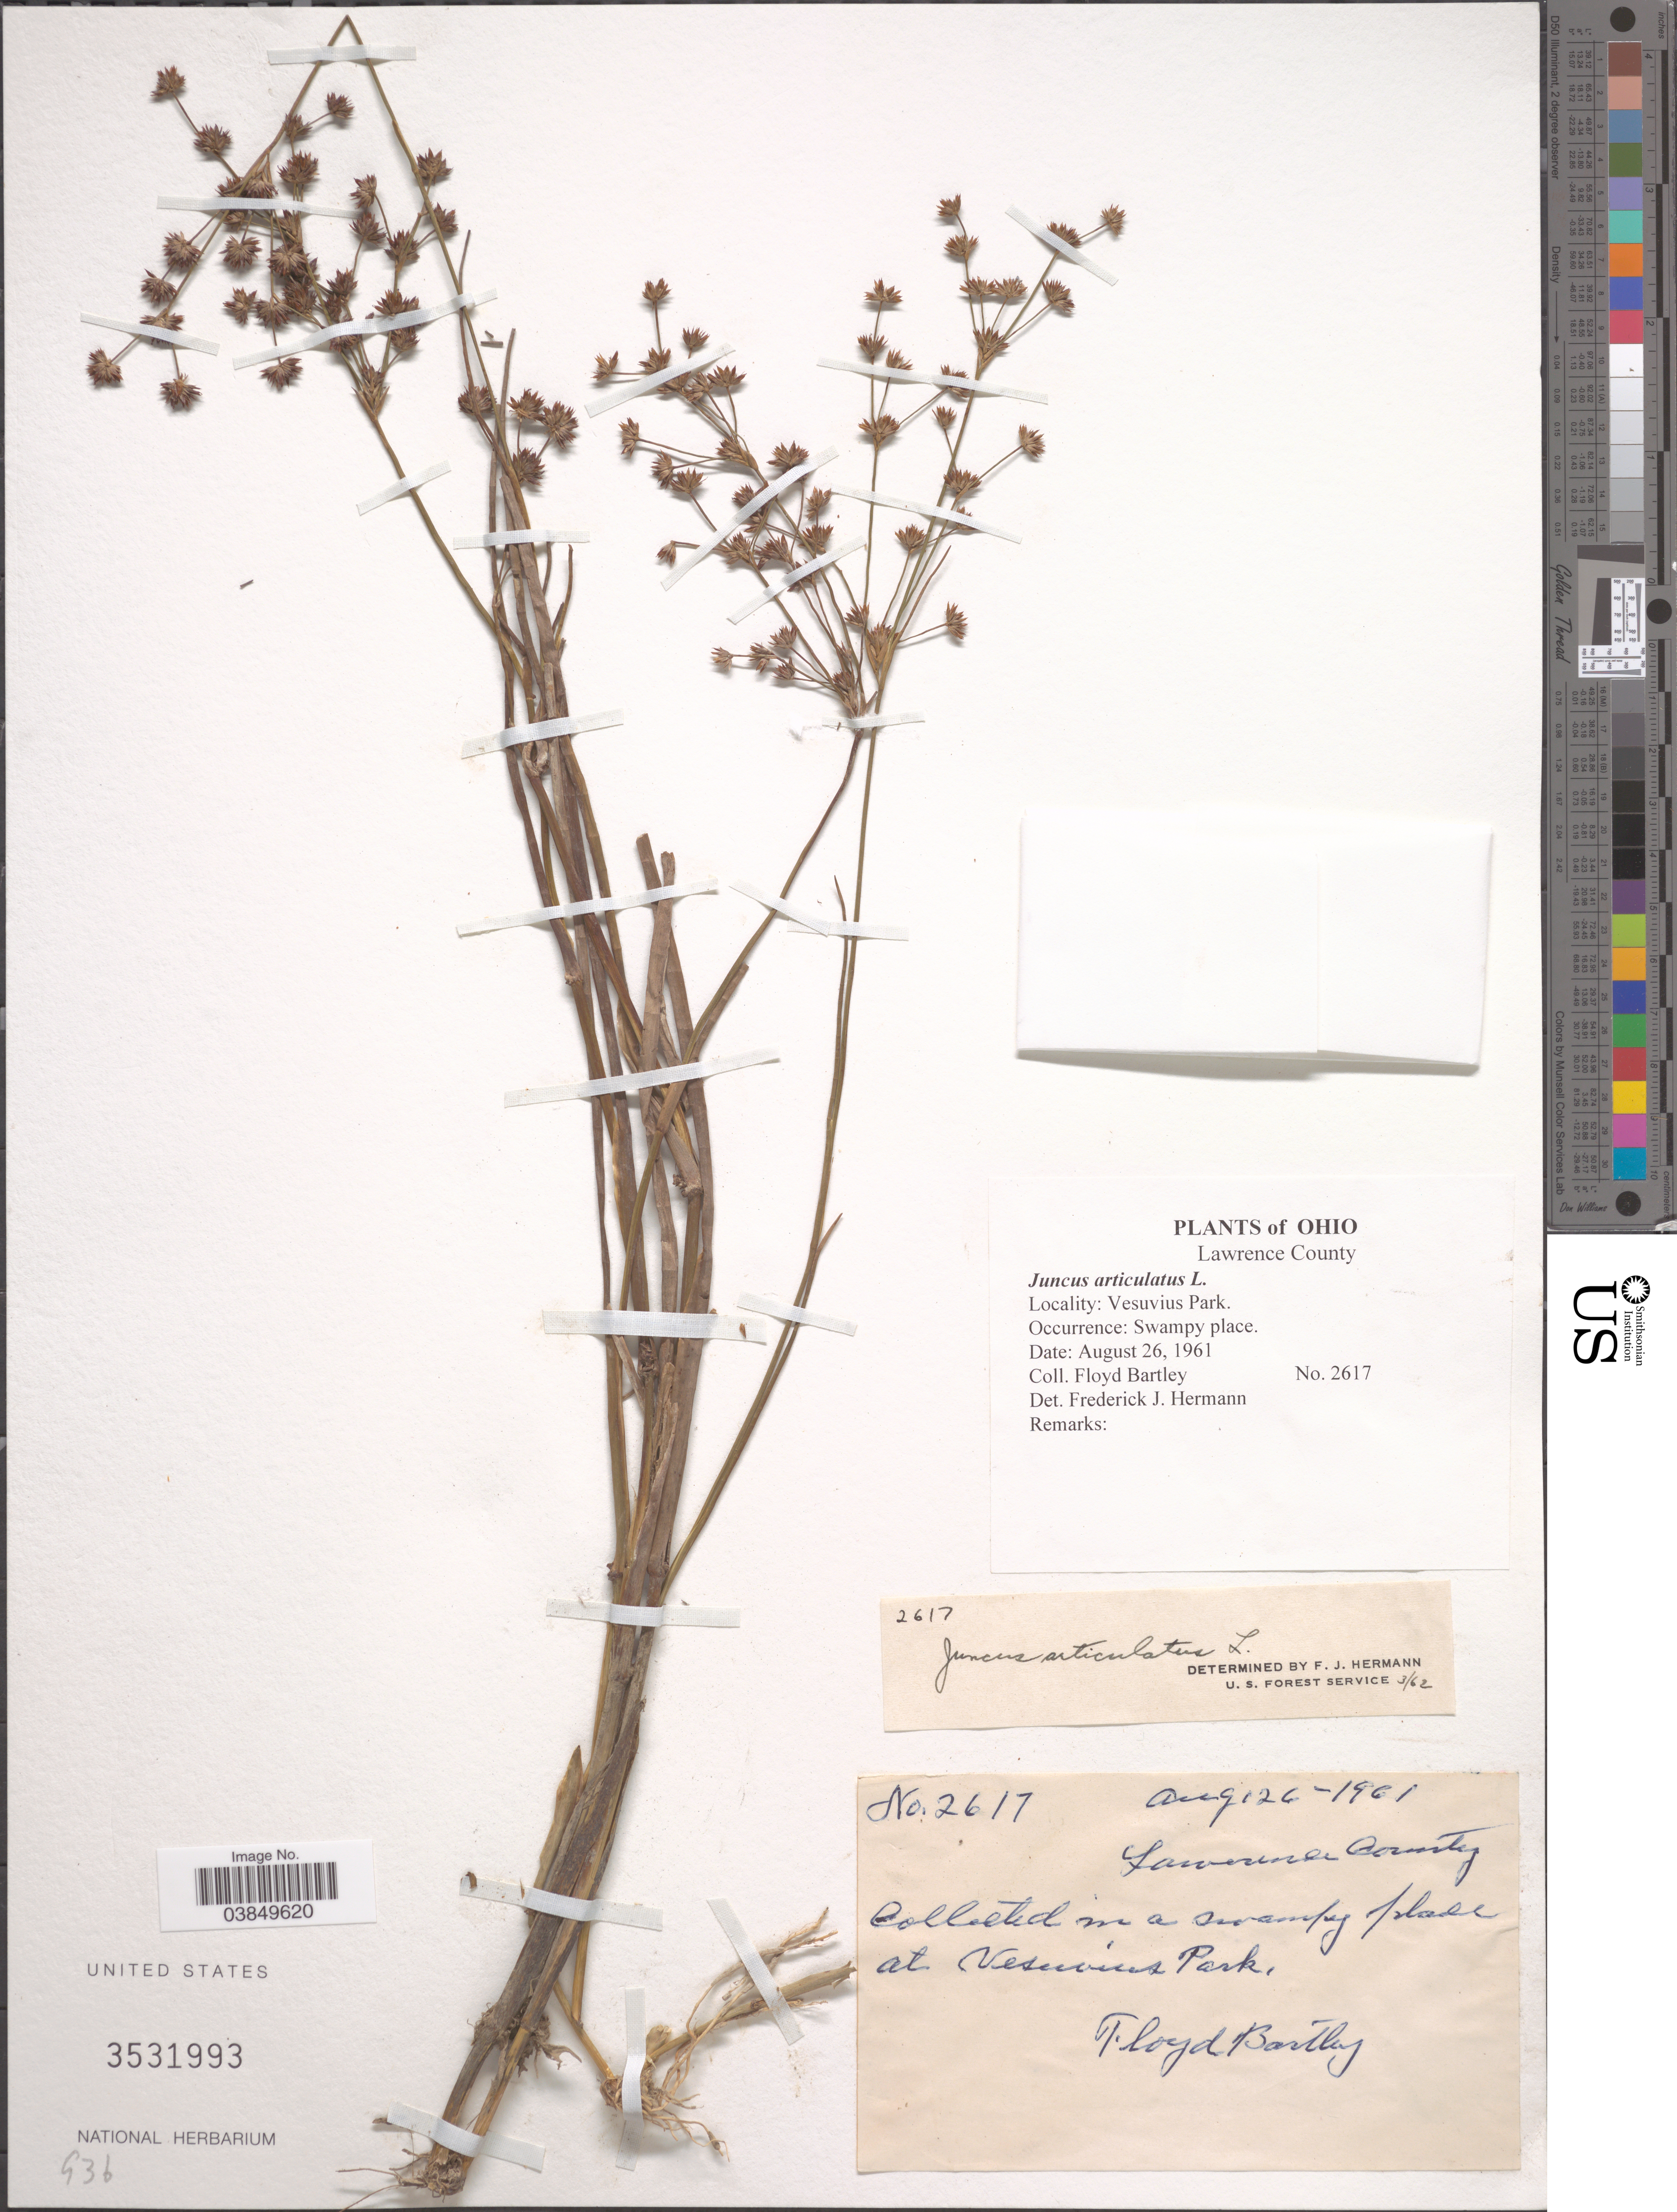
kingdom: Plantae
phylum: Tracheophyta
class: Liliopsida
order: Poales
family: Juncaceae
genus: Juncus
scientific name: Juncus articulatus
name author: L.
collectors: F. Bartley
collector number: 2617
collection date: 1961-08-26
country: United States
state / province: Ohio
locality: Lawrence County. Vesuvius Park.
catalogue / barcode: US 3531993